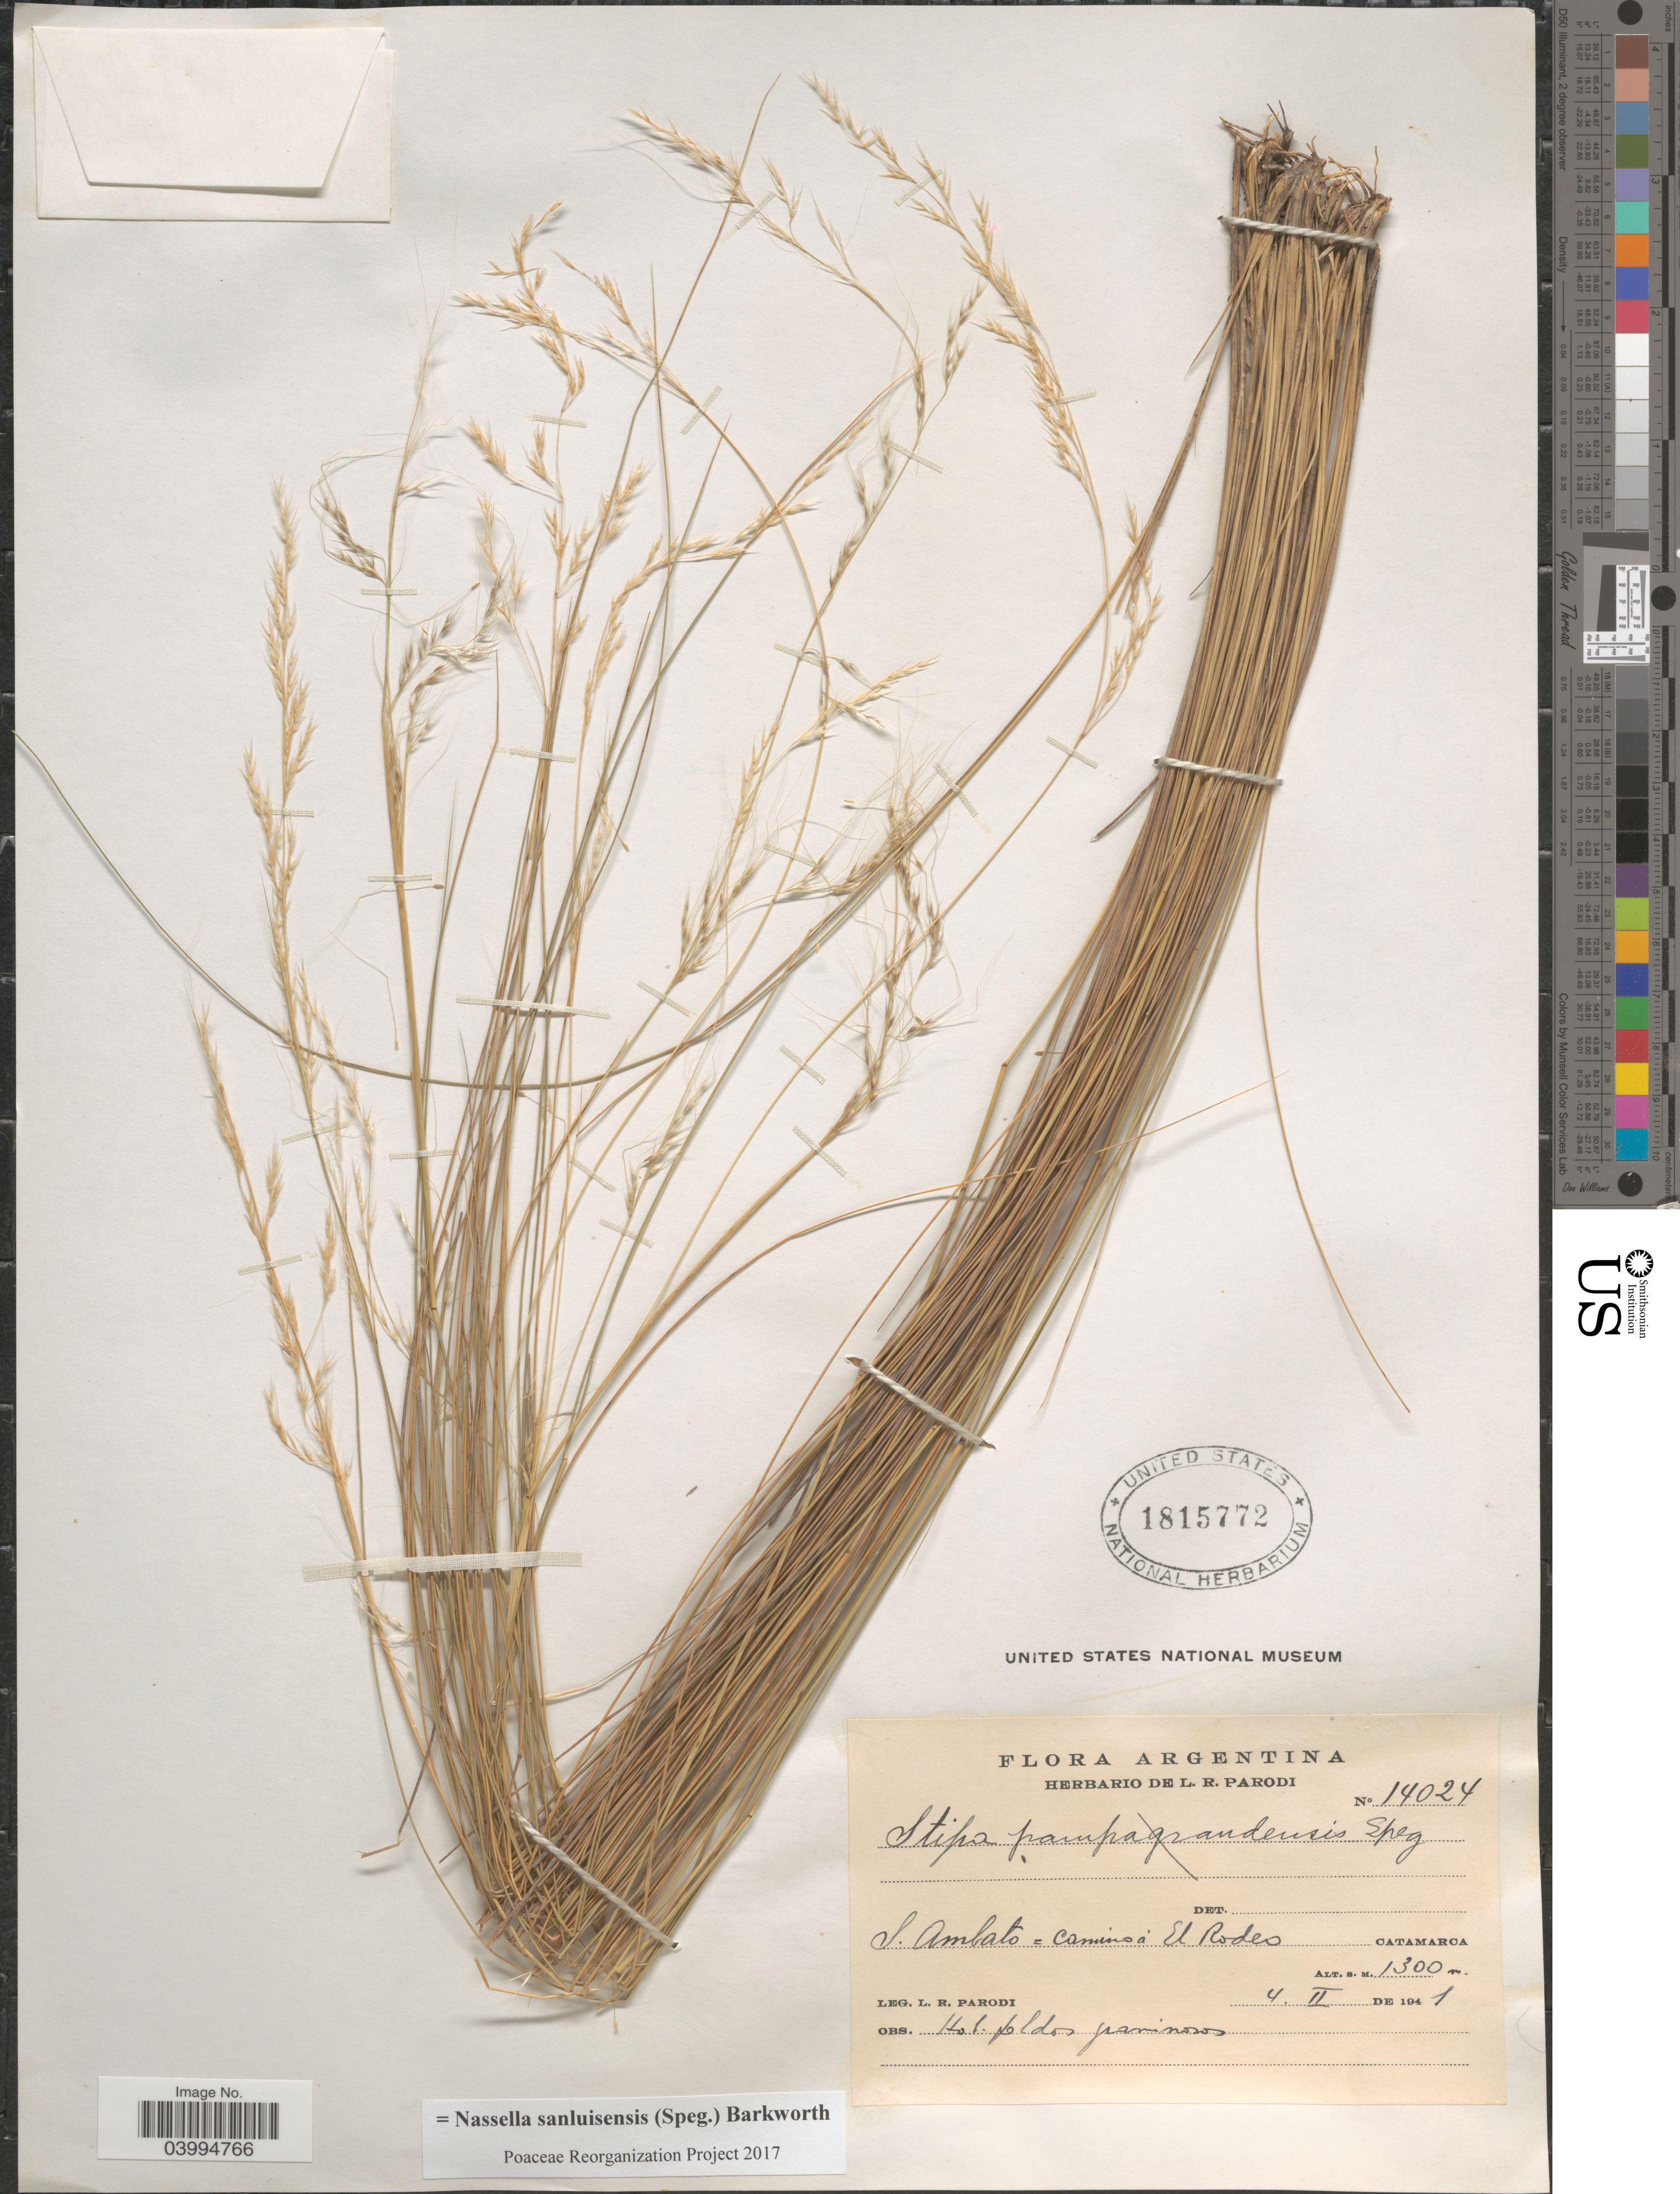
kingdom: Plantae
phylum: Tracheophyta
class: Liliopsida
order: Poales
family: Poaceae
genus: Nassella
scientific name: Nassella sanluisensis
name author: (Speg.) Barkworth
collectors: L. R. Parodi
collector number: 14024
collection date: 1941-02-04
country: Argentina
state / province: Catamarca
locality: S. Ambato, camino a El Rodeo.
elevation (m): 1300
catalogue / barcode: US 1815772